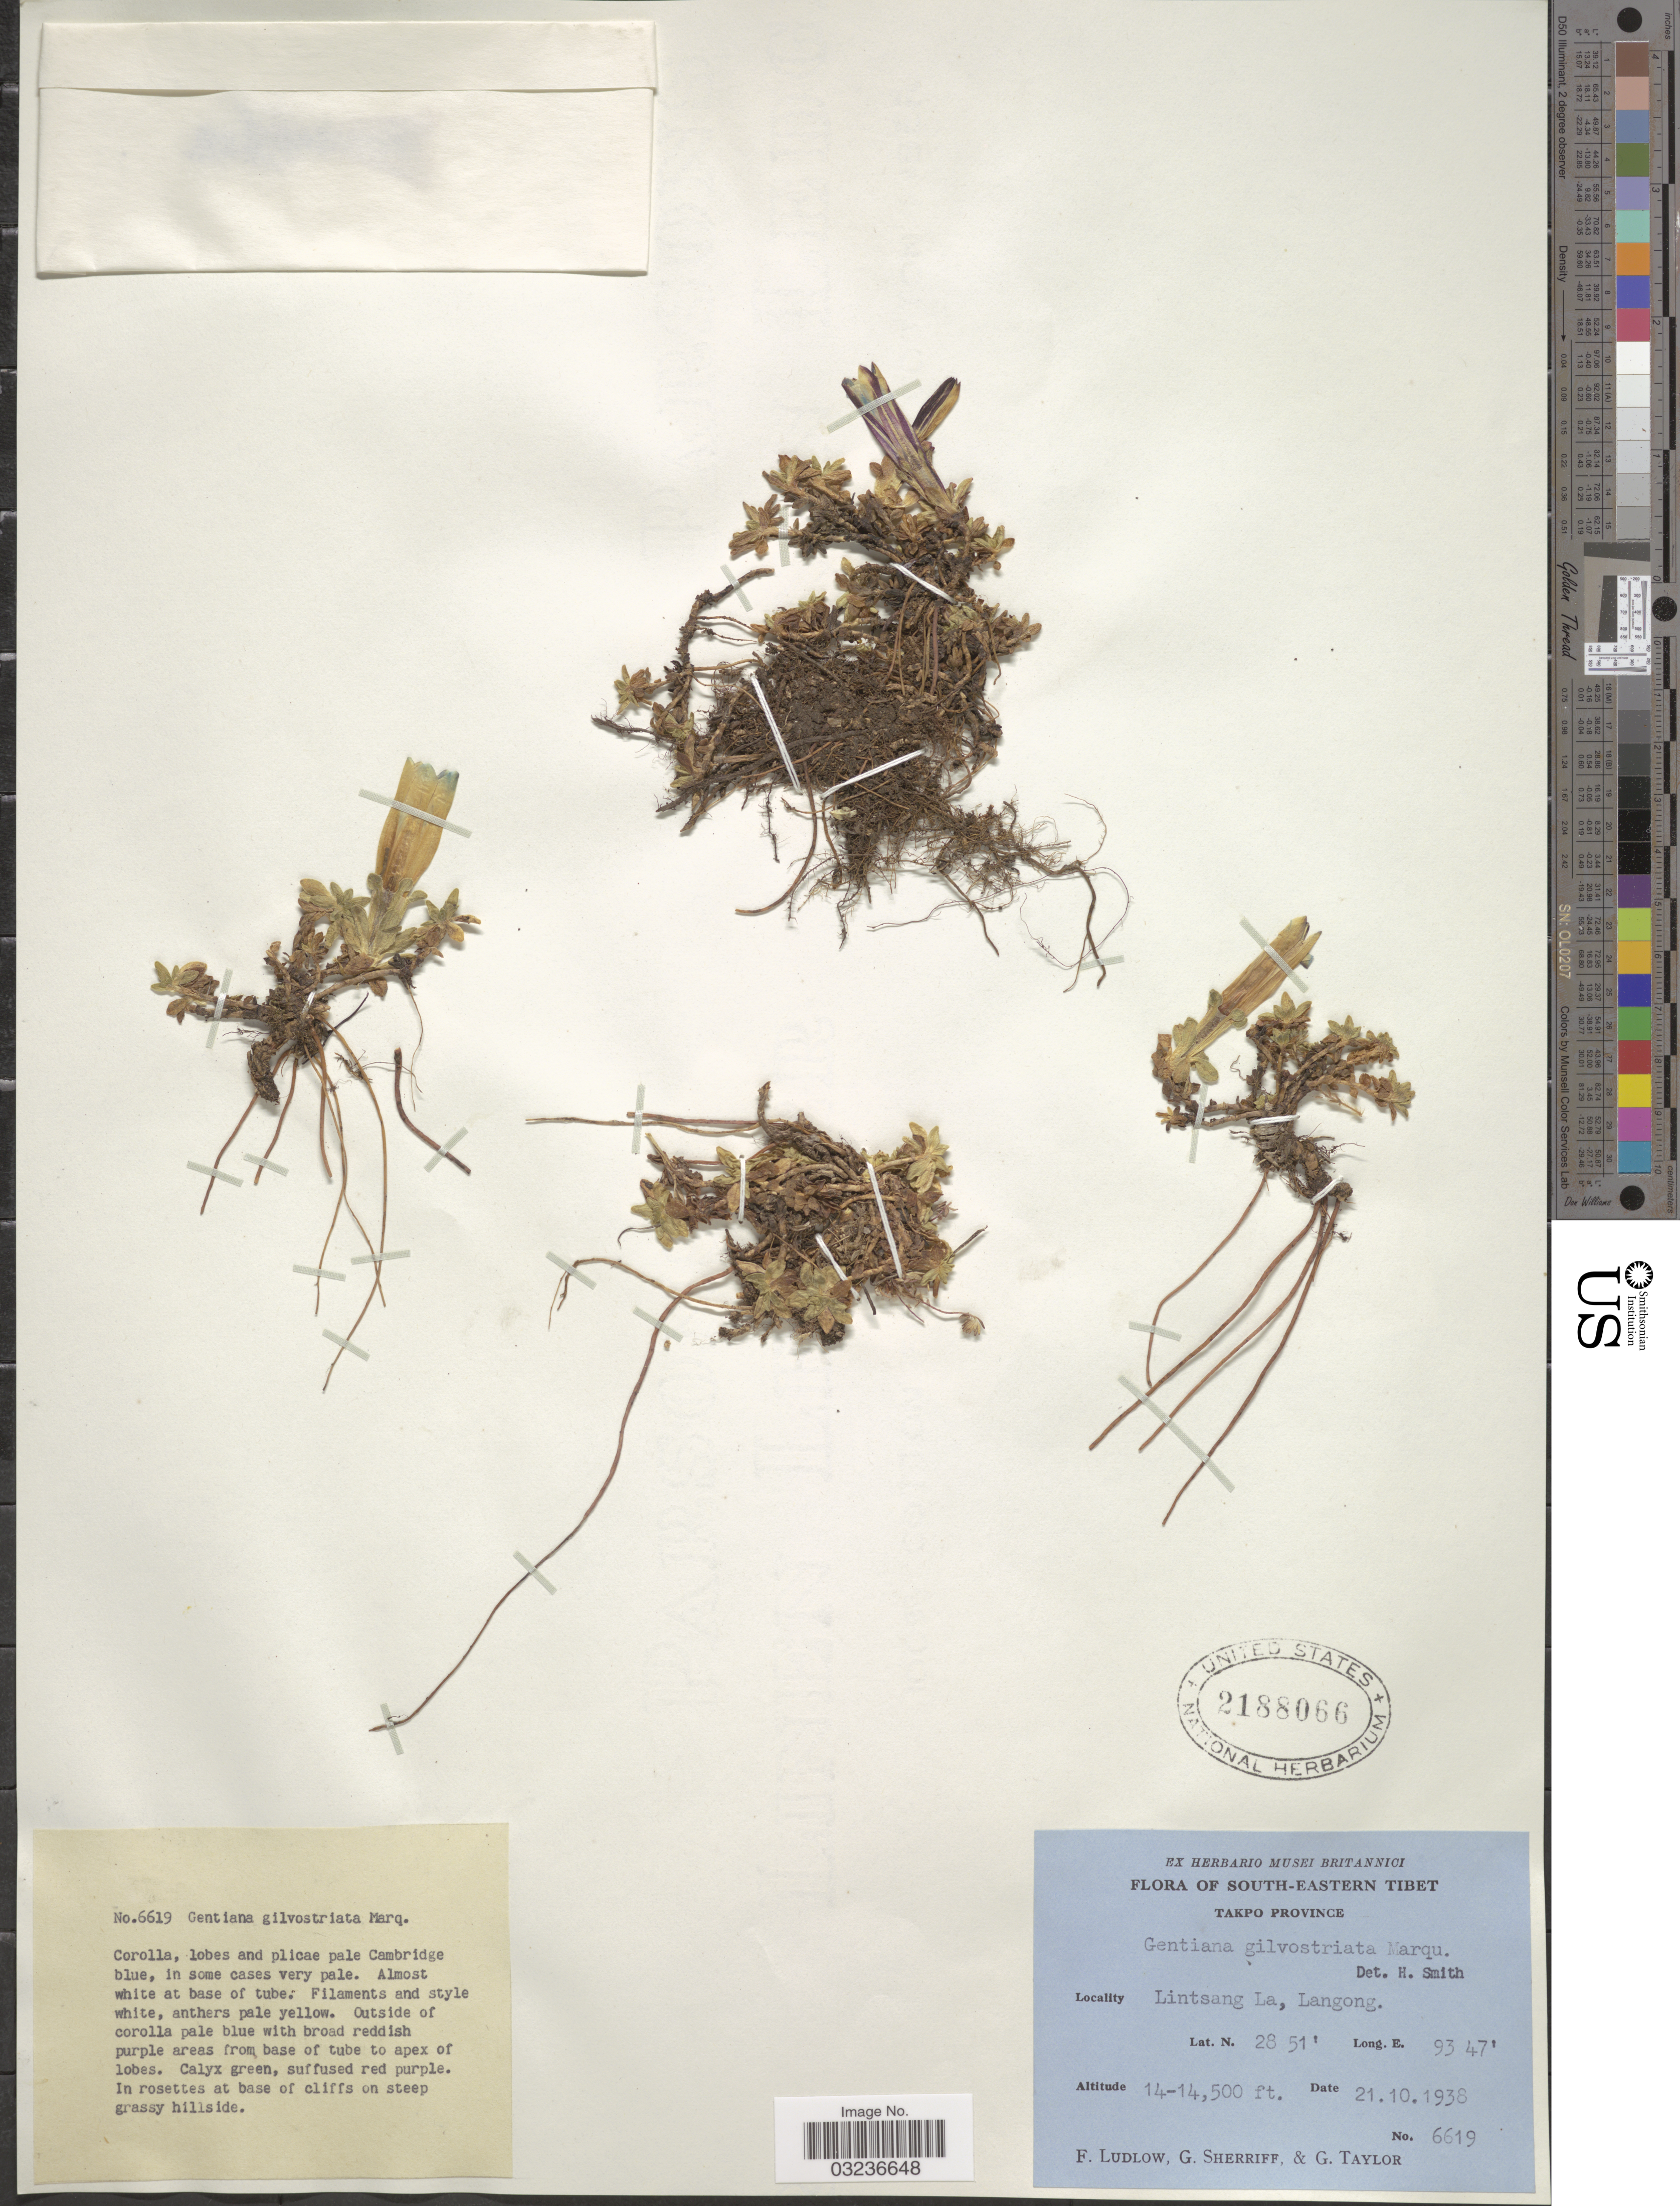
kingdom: Plantae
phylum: Tracheophyta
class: Magnoliopsida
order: Gentianales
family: Gentianaceae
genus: Gentiana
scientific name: Gentiana gilvostriata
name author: C. Marquand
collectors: F. Ludlow, G. Sherriff & G. Taylor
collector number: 6619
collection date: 1938-10-21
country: China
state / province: Xizang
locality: South-Eastern Tibet. Takpo Province. Lintsang La, Langong.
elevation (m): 4267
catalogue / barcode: US 2188066